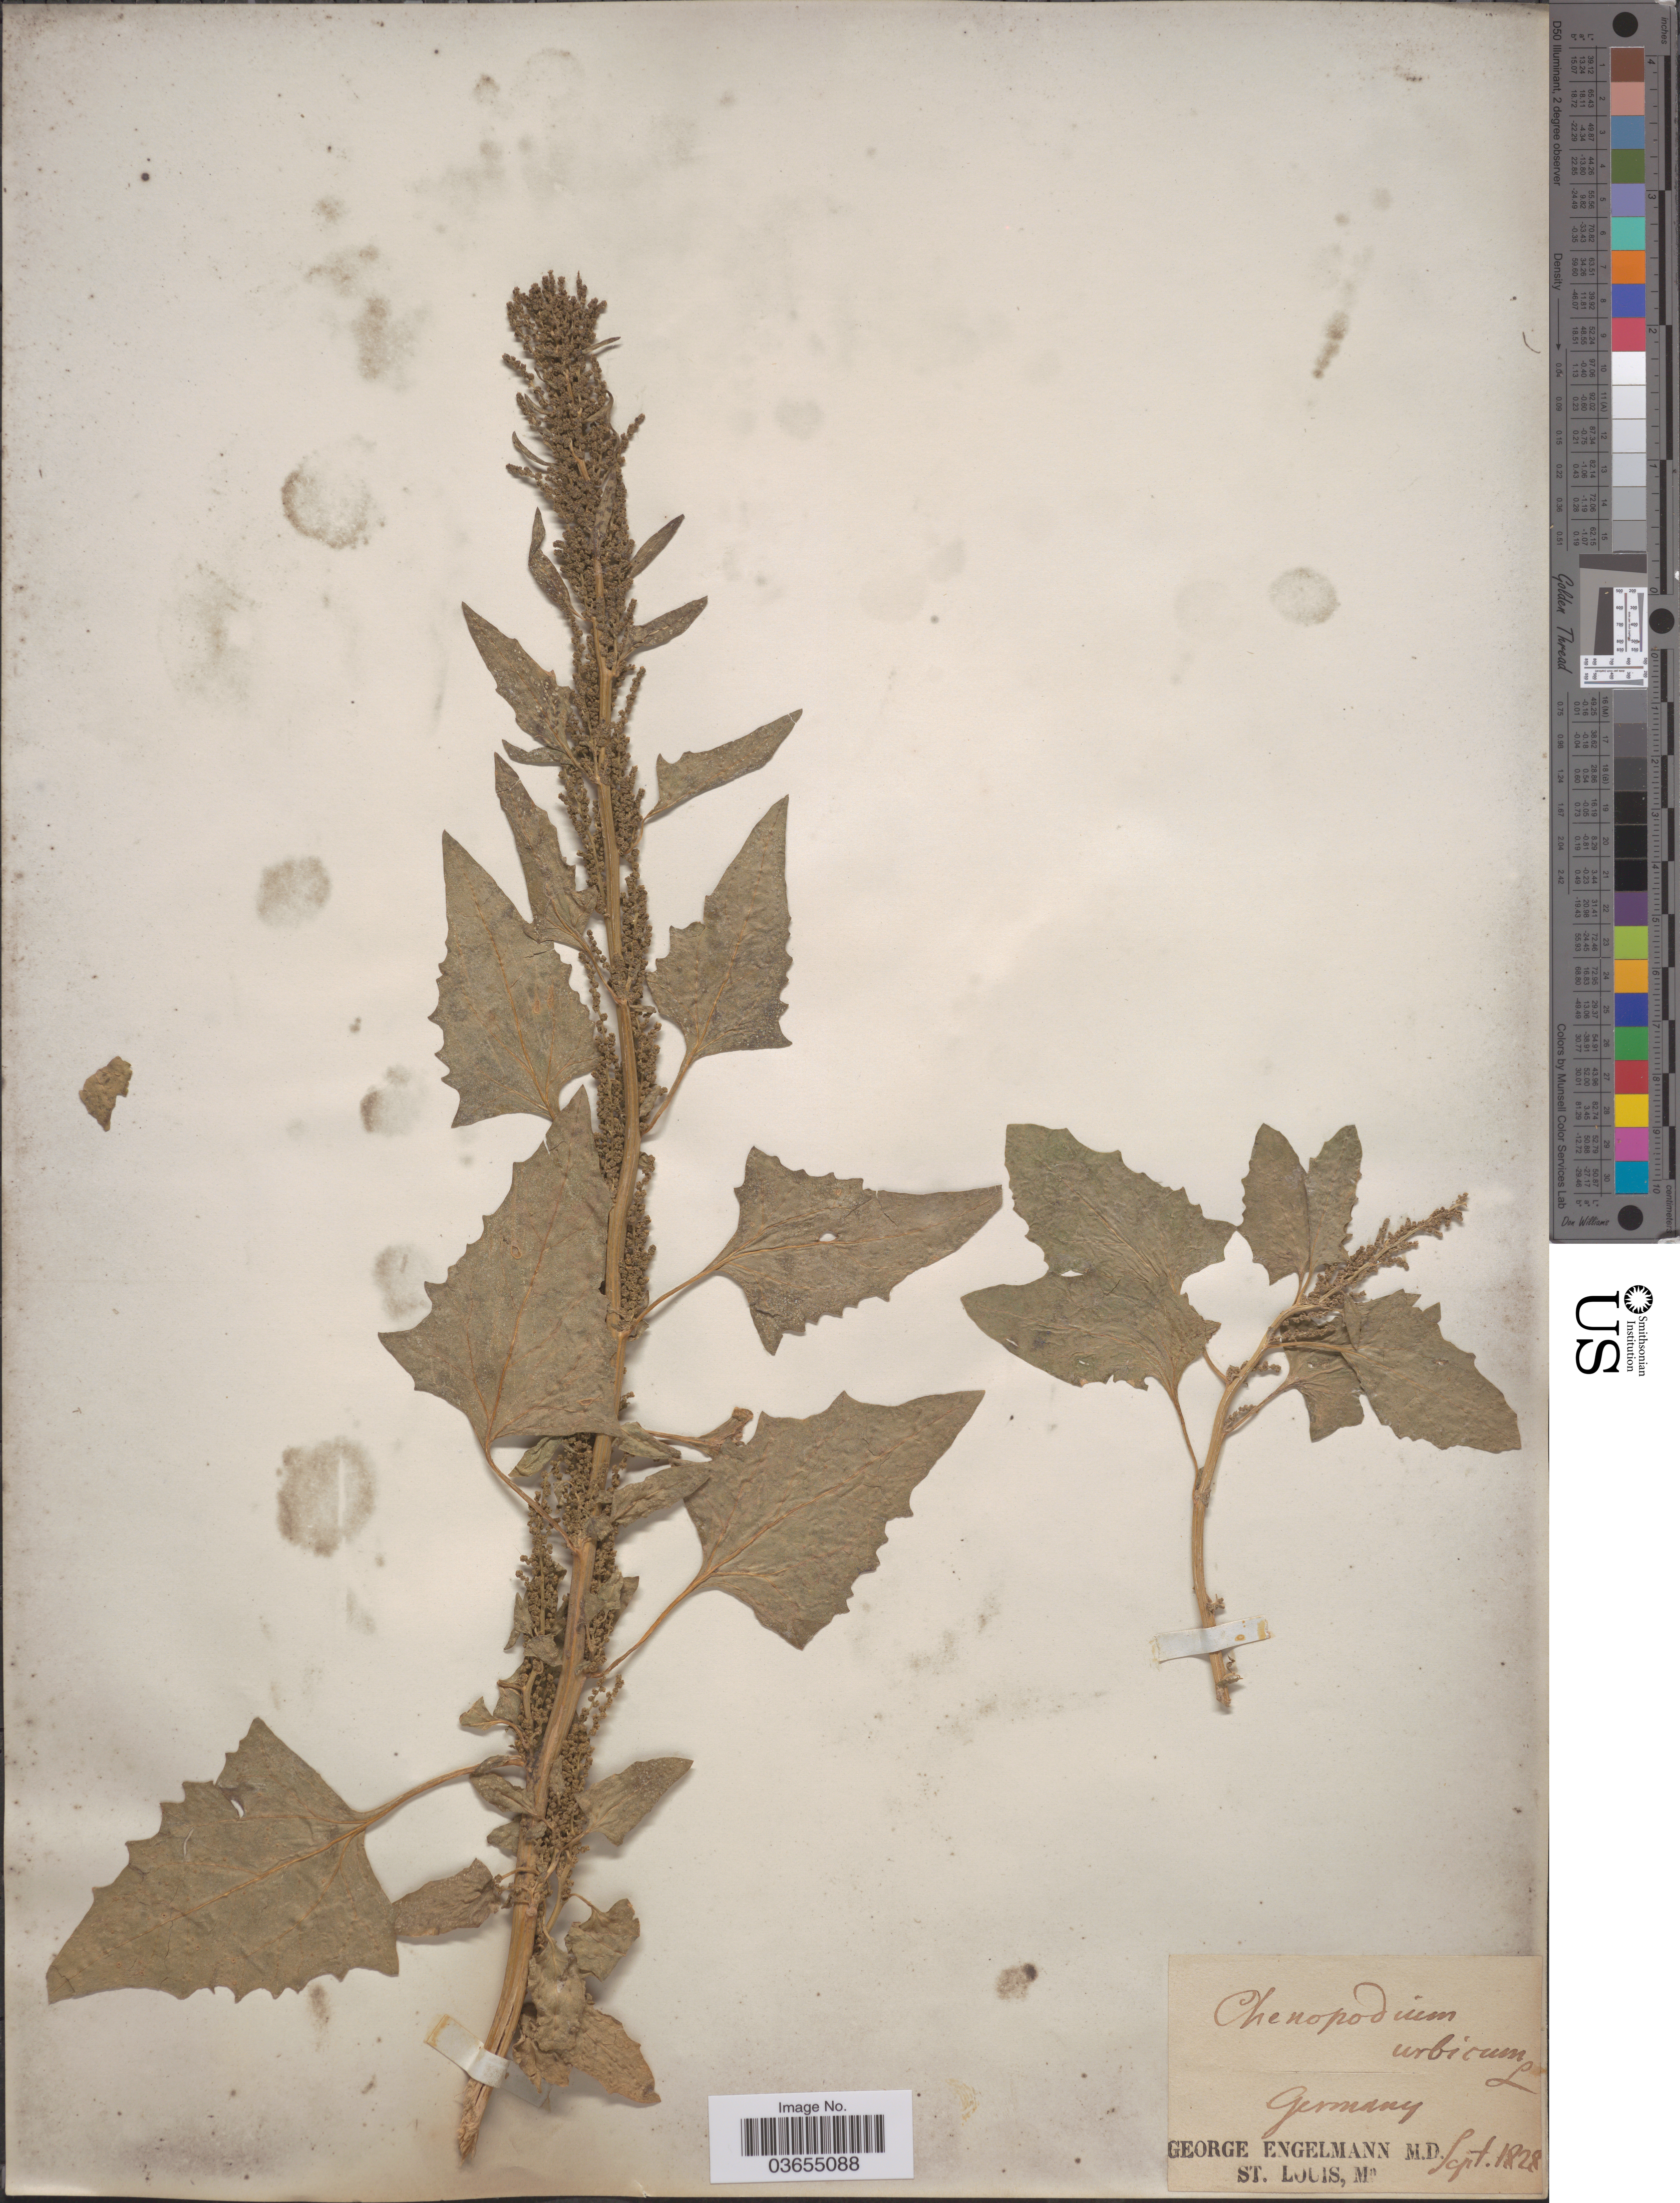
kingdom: Plantae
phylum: Tracheophyta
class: Magnoliopsida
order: Caryophyllales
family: Amaranthaceae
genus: Chenopodium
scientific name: Chenopodium urbicum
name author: L.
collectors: G. Engelmann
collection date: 1828-09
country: Germany